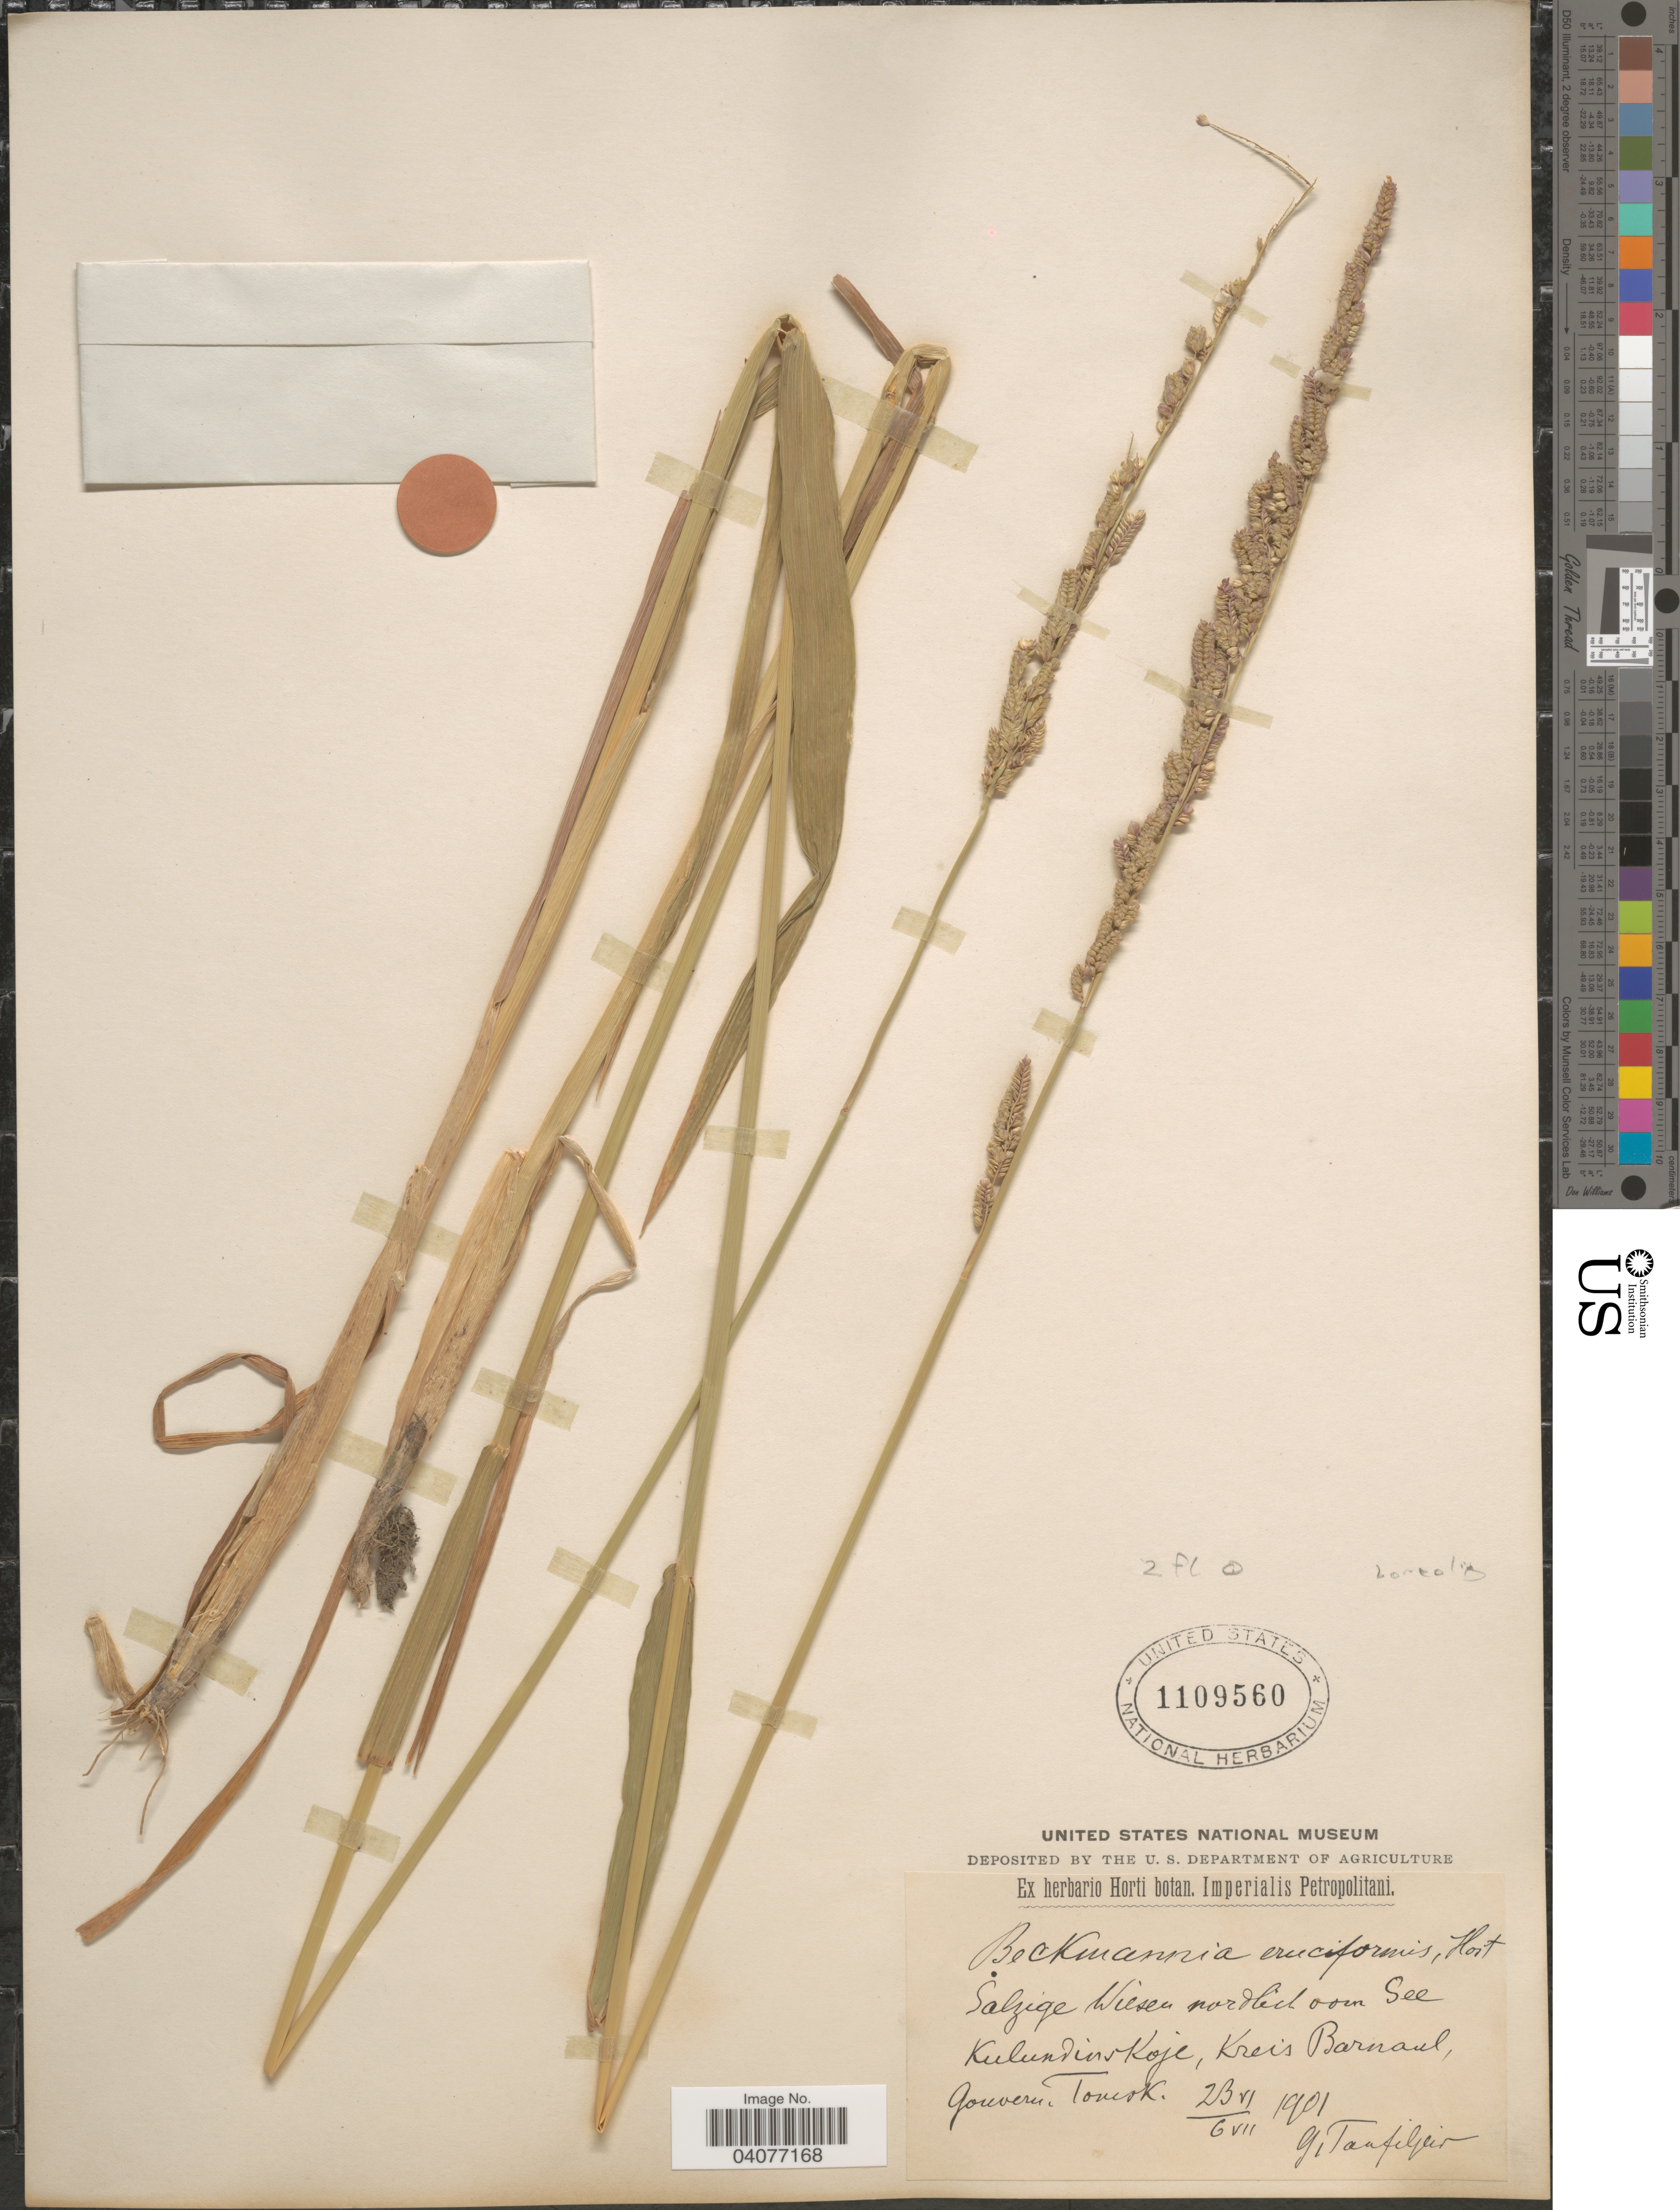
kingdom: Plantae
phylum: Tracheophyta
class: Liliopsida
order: Poales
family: Poaceae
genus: Beckmannia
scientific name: Beckmannia eruciformis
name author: (L.) Host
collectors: G. Tanfiljew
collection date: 1901-06-23/1901-07-06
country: Russian Federation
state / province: Tomsk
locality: Salzige Wiesen nordlich von See Kulundierskoje, Kreis Barnaul, Gouvern. Tomsk.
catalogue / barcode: US 1109560